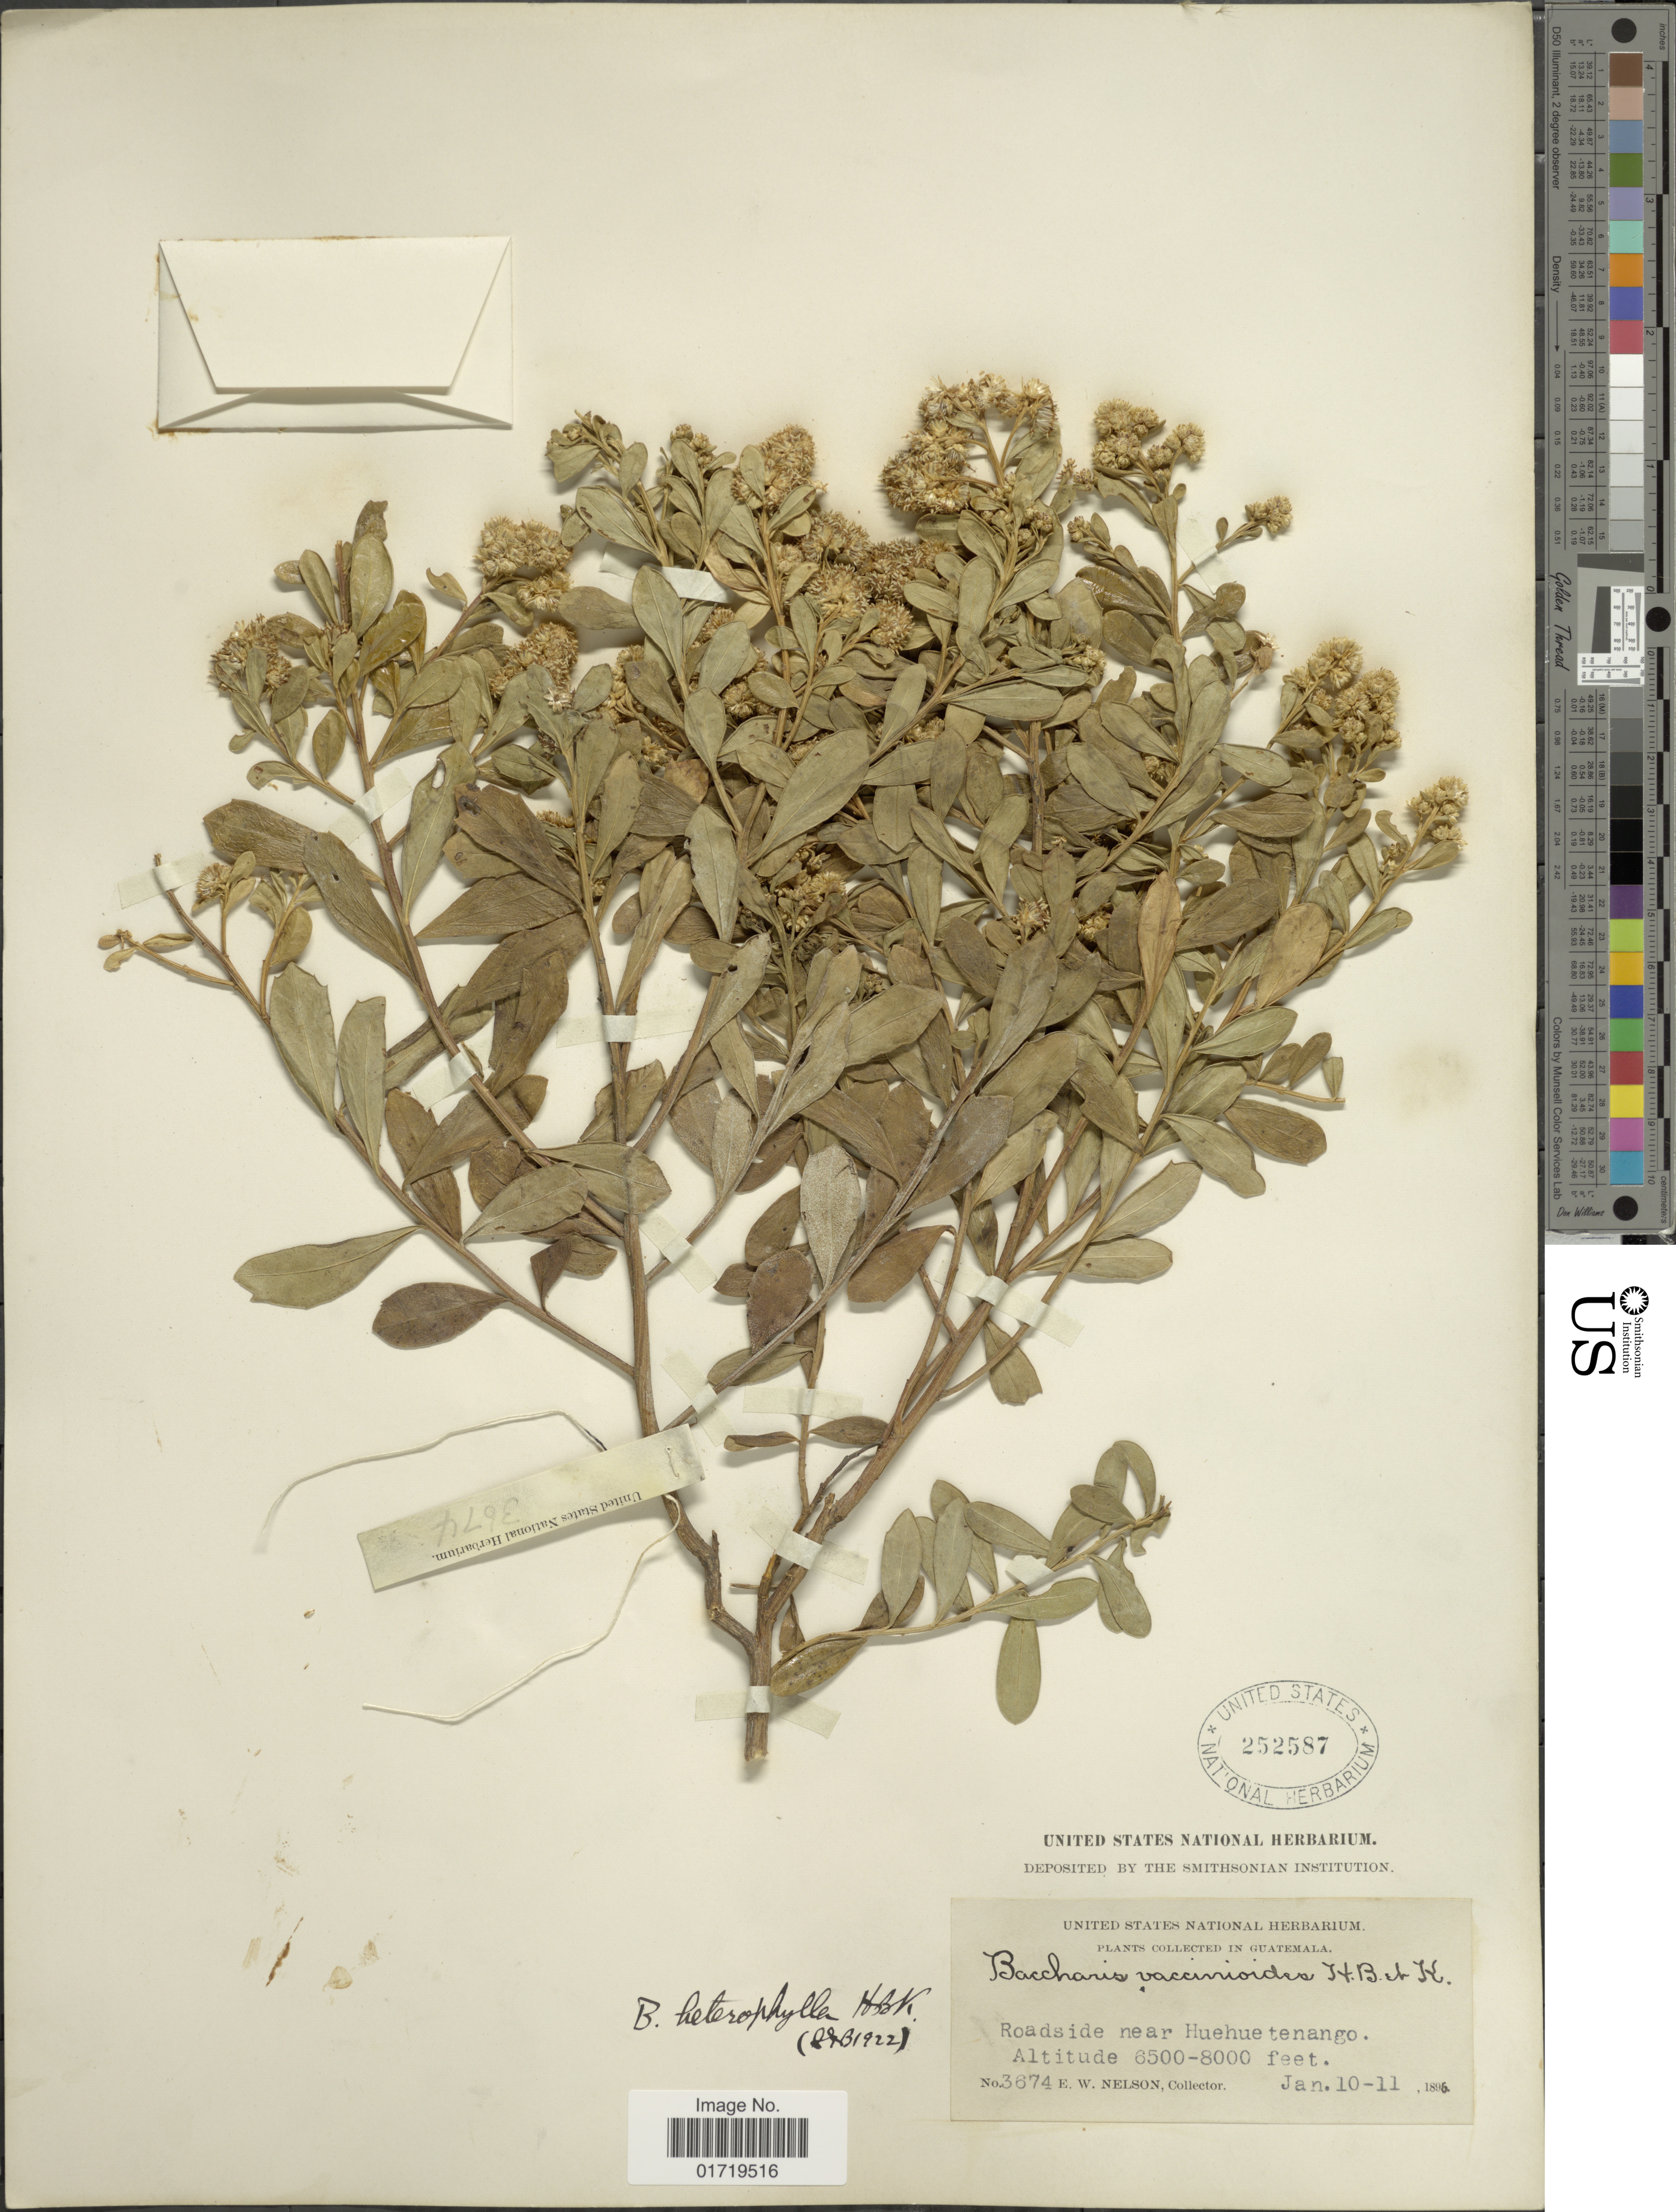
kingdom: Plantae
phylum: Tracheophyta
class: Magnoliopsida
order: Asterales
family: Asteraceae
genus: Baccharis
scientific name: Baccharis heterophylla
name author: Kunth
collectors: E. W. Nelson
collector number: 3674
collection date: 1895-01-10/1895-01-11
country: Guatemala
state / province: Huehuetenango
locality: Roadside near Huehuetenango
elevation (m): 1981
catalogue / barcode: US 252587